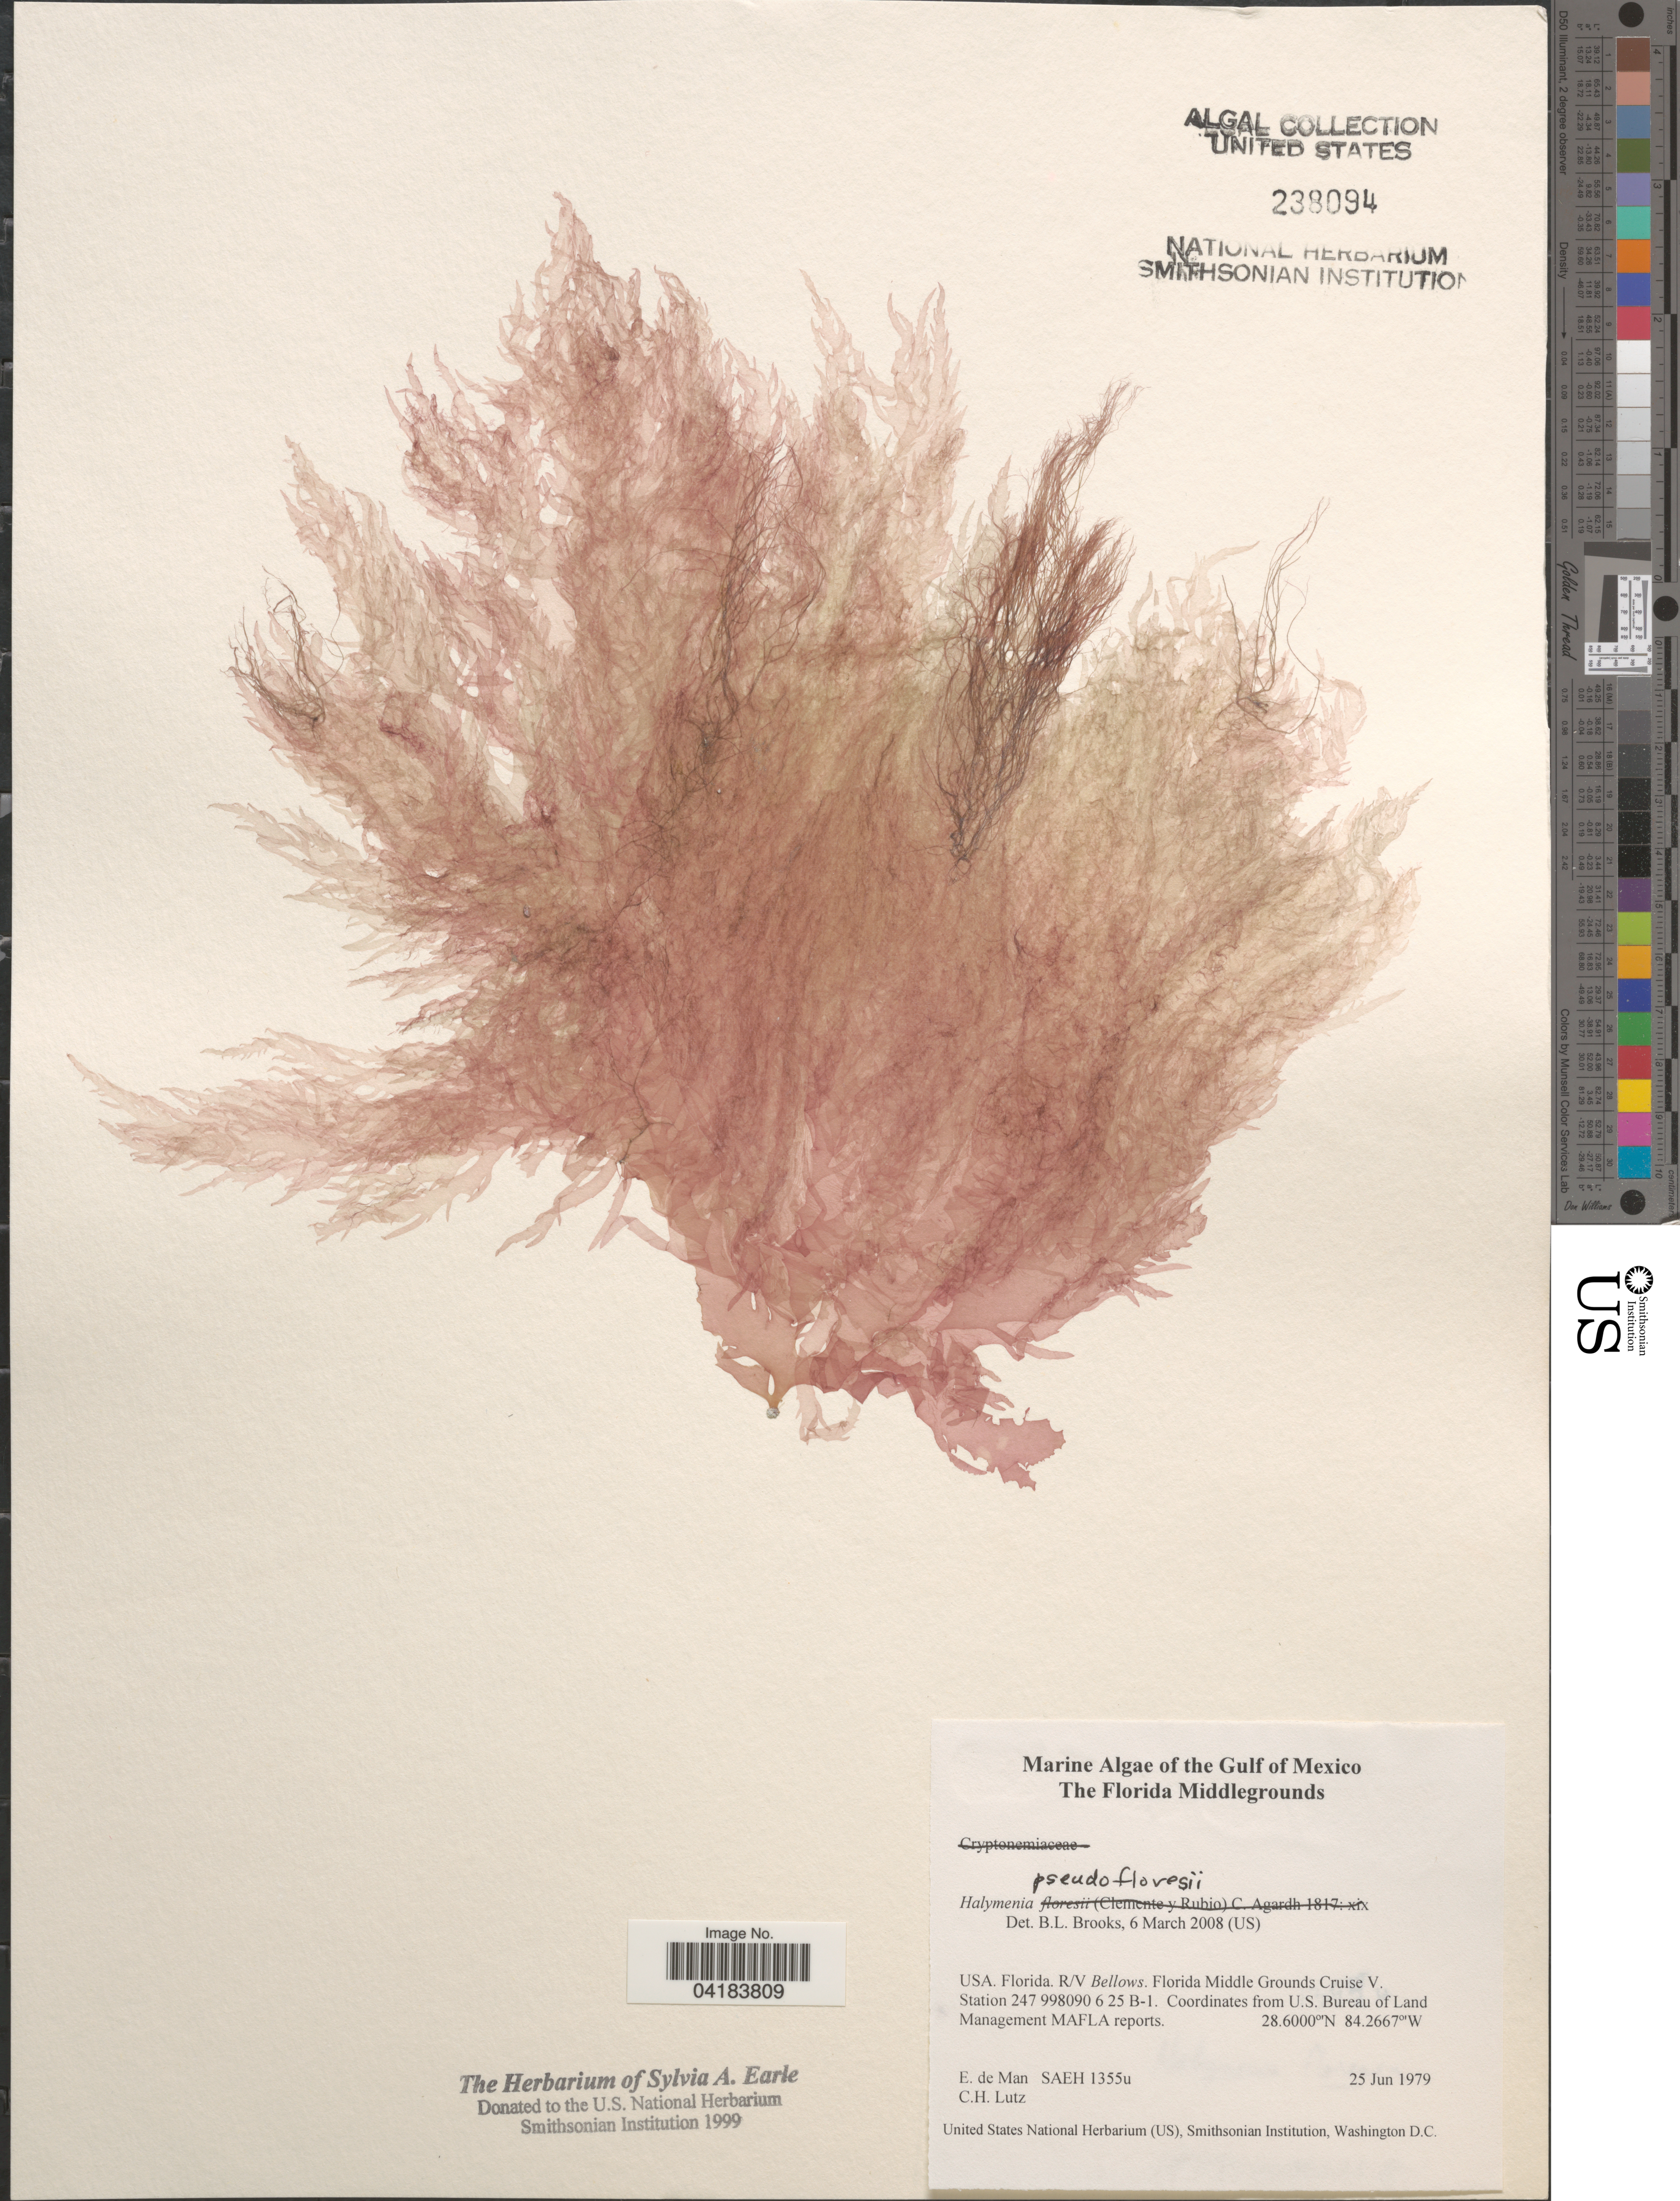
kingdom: Plantae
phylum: Rhodophyta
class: Florideophyceae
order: Halymeniales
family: Halymeniaceae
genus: Halymenia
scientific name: Halymenia pseudofloresia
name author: Collins & M. Howe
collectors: E. de Man & C. Lutz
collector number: SAEH1355u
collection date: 1979-06-25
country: United States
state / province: Florida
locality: Gulf of Mexico. R/V Bellows. Florida Middle Grounds Cruise V. Station 247 998090 6 25 B-1.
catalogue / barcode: US 238094